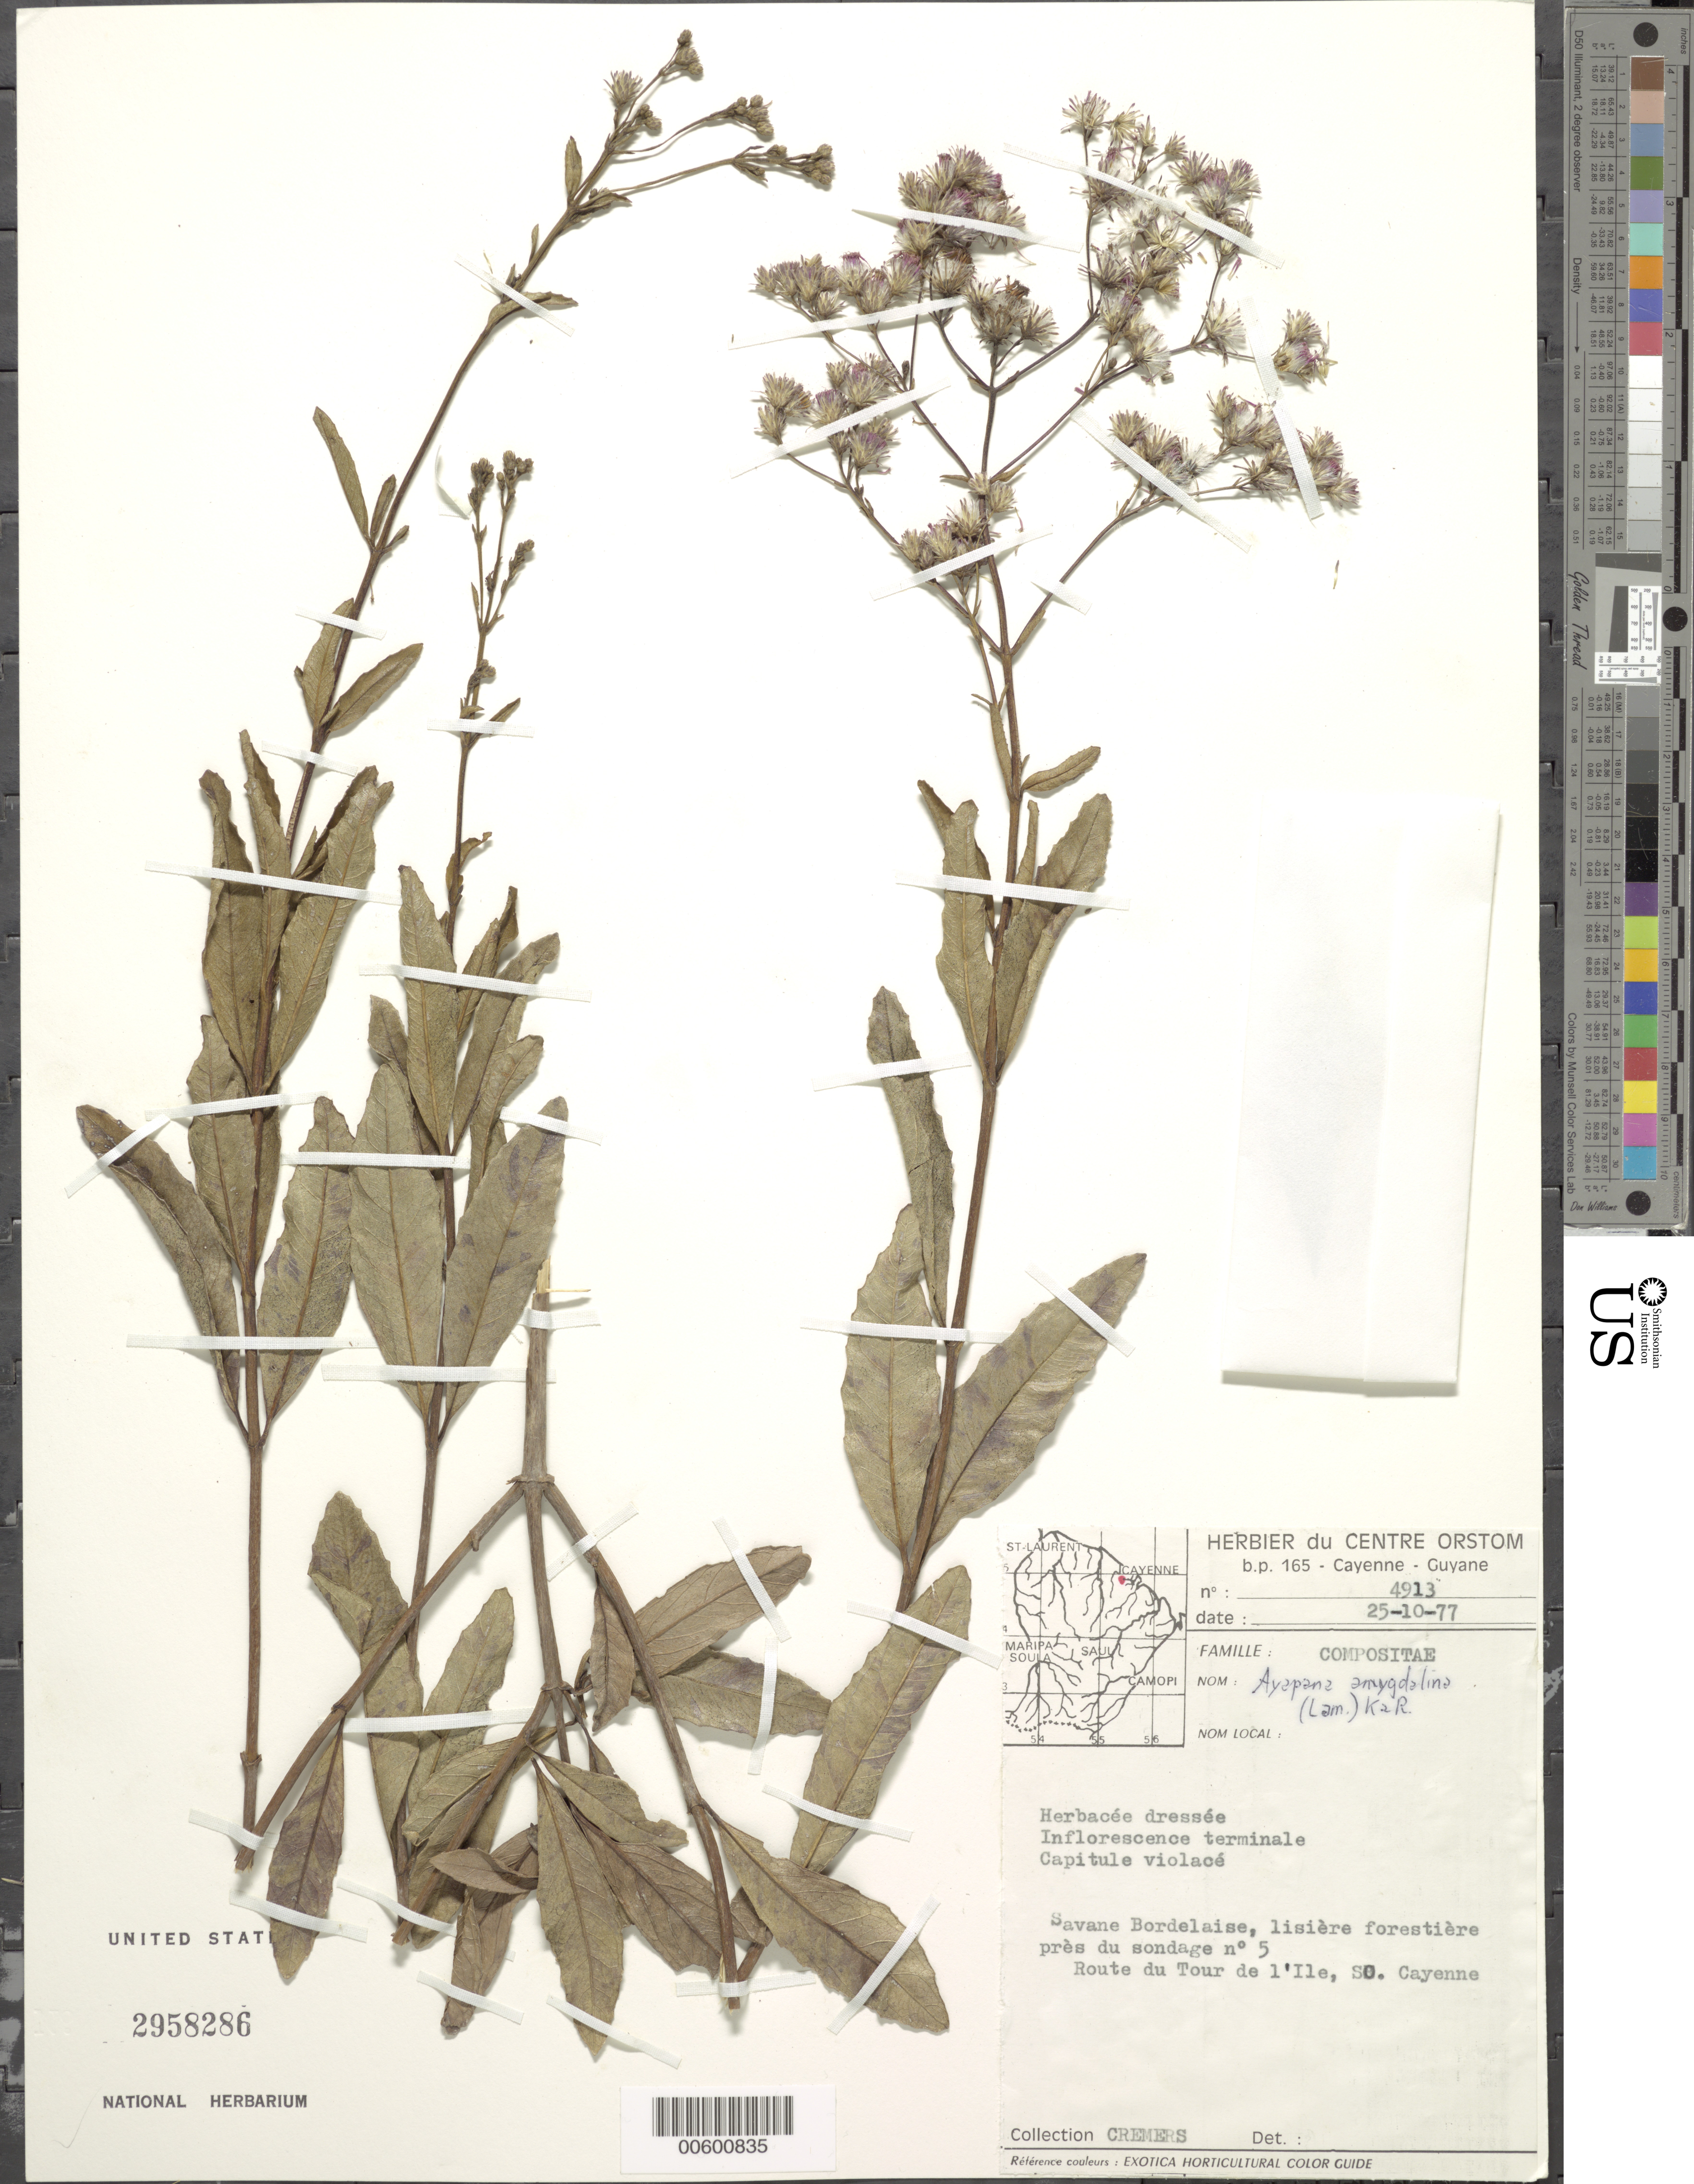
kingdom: Plantae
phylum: Tracheophyta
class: Magnoliopsida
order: Asterales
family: Asteraceae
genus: Ayapana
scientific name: Ayapana amygdalina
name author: (Lam.) R.M. King & H. Rob.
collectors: G. Cremers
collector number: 4913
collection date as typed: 25-Oct-77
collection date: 1977-10-25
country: French Guiana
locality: Route du Tour de l'Ile, SO Cayenne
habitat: Savane Bordelaise, lisière forestière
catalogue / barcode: US 2958286